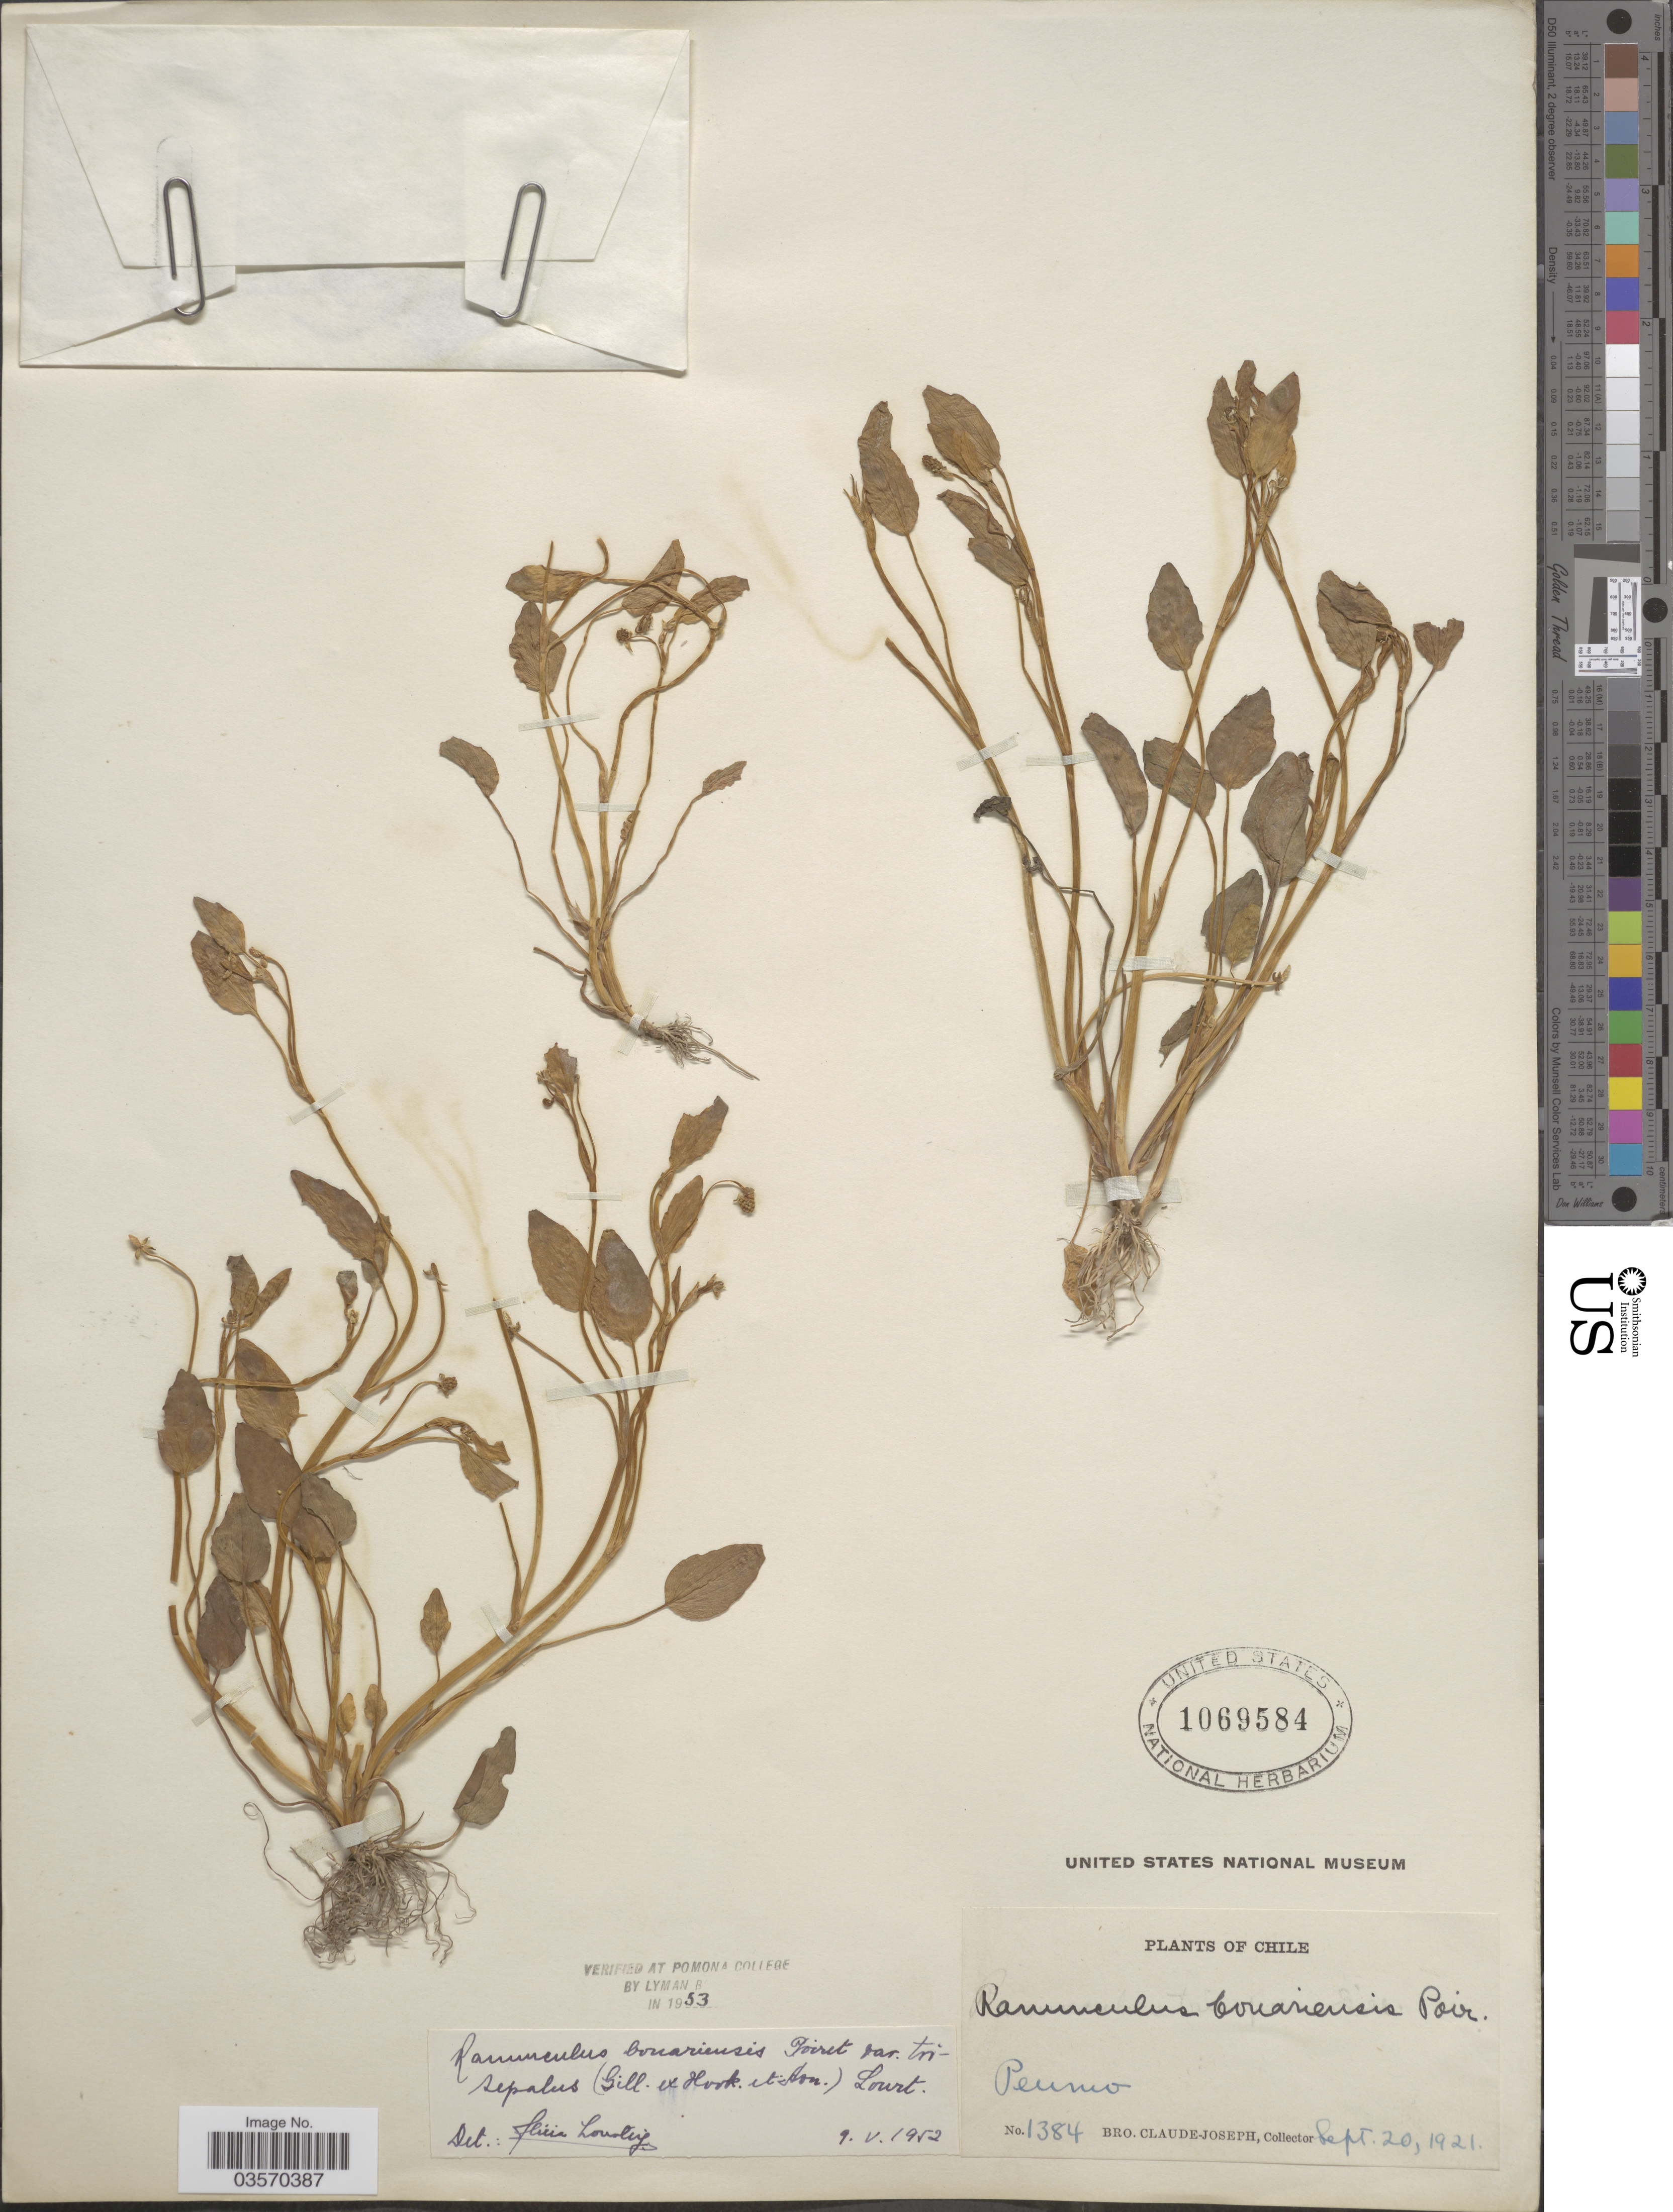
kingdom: Plantae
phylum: Tracheophyta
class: Magnoliopsida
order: Ranunculales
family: Ranunculaceae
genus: Ranunculus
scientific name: Ranunculus bonariensis var. trisepalus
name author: (Gillies ex Hook. & Arn.) Lourteig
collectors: Bro. Claude-Joseph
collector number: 1384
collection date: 1921-09-20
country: Chile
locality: Peumo.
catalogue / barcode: US 1069584